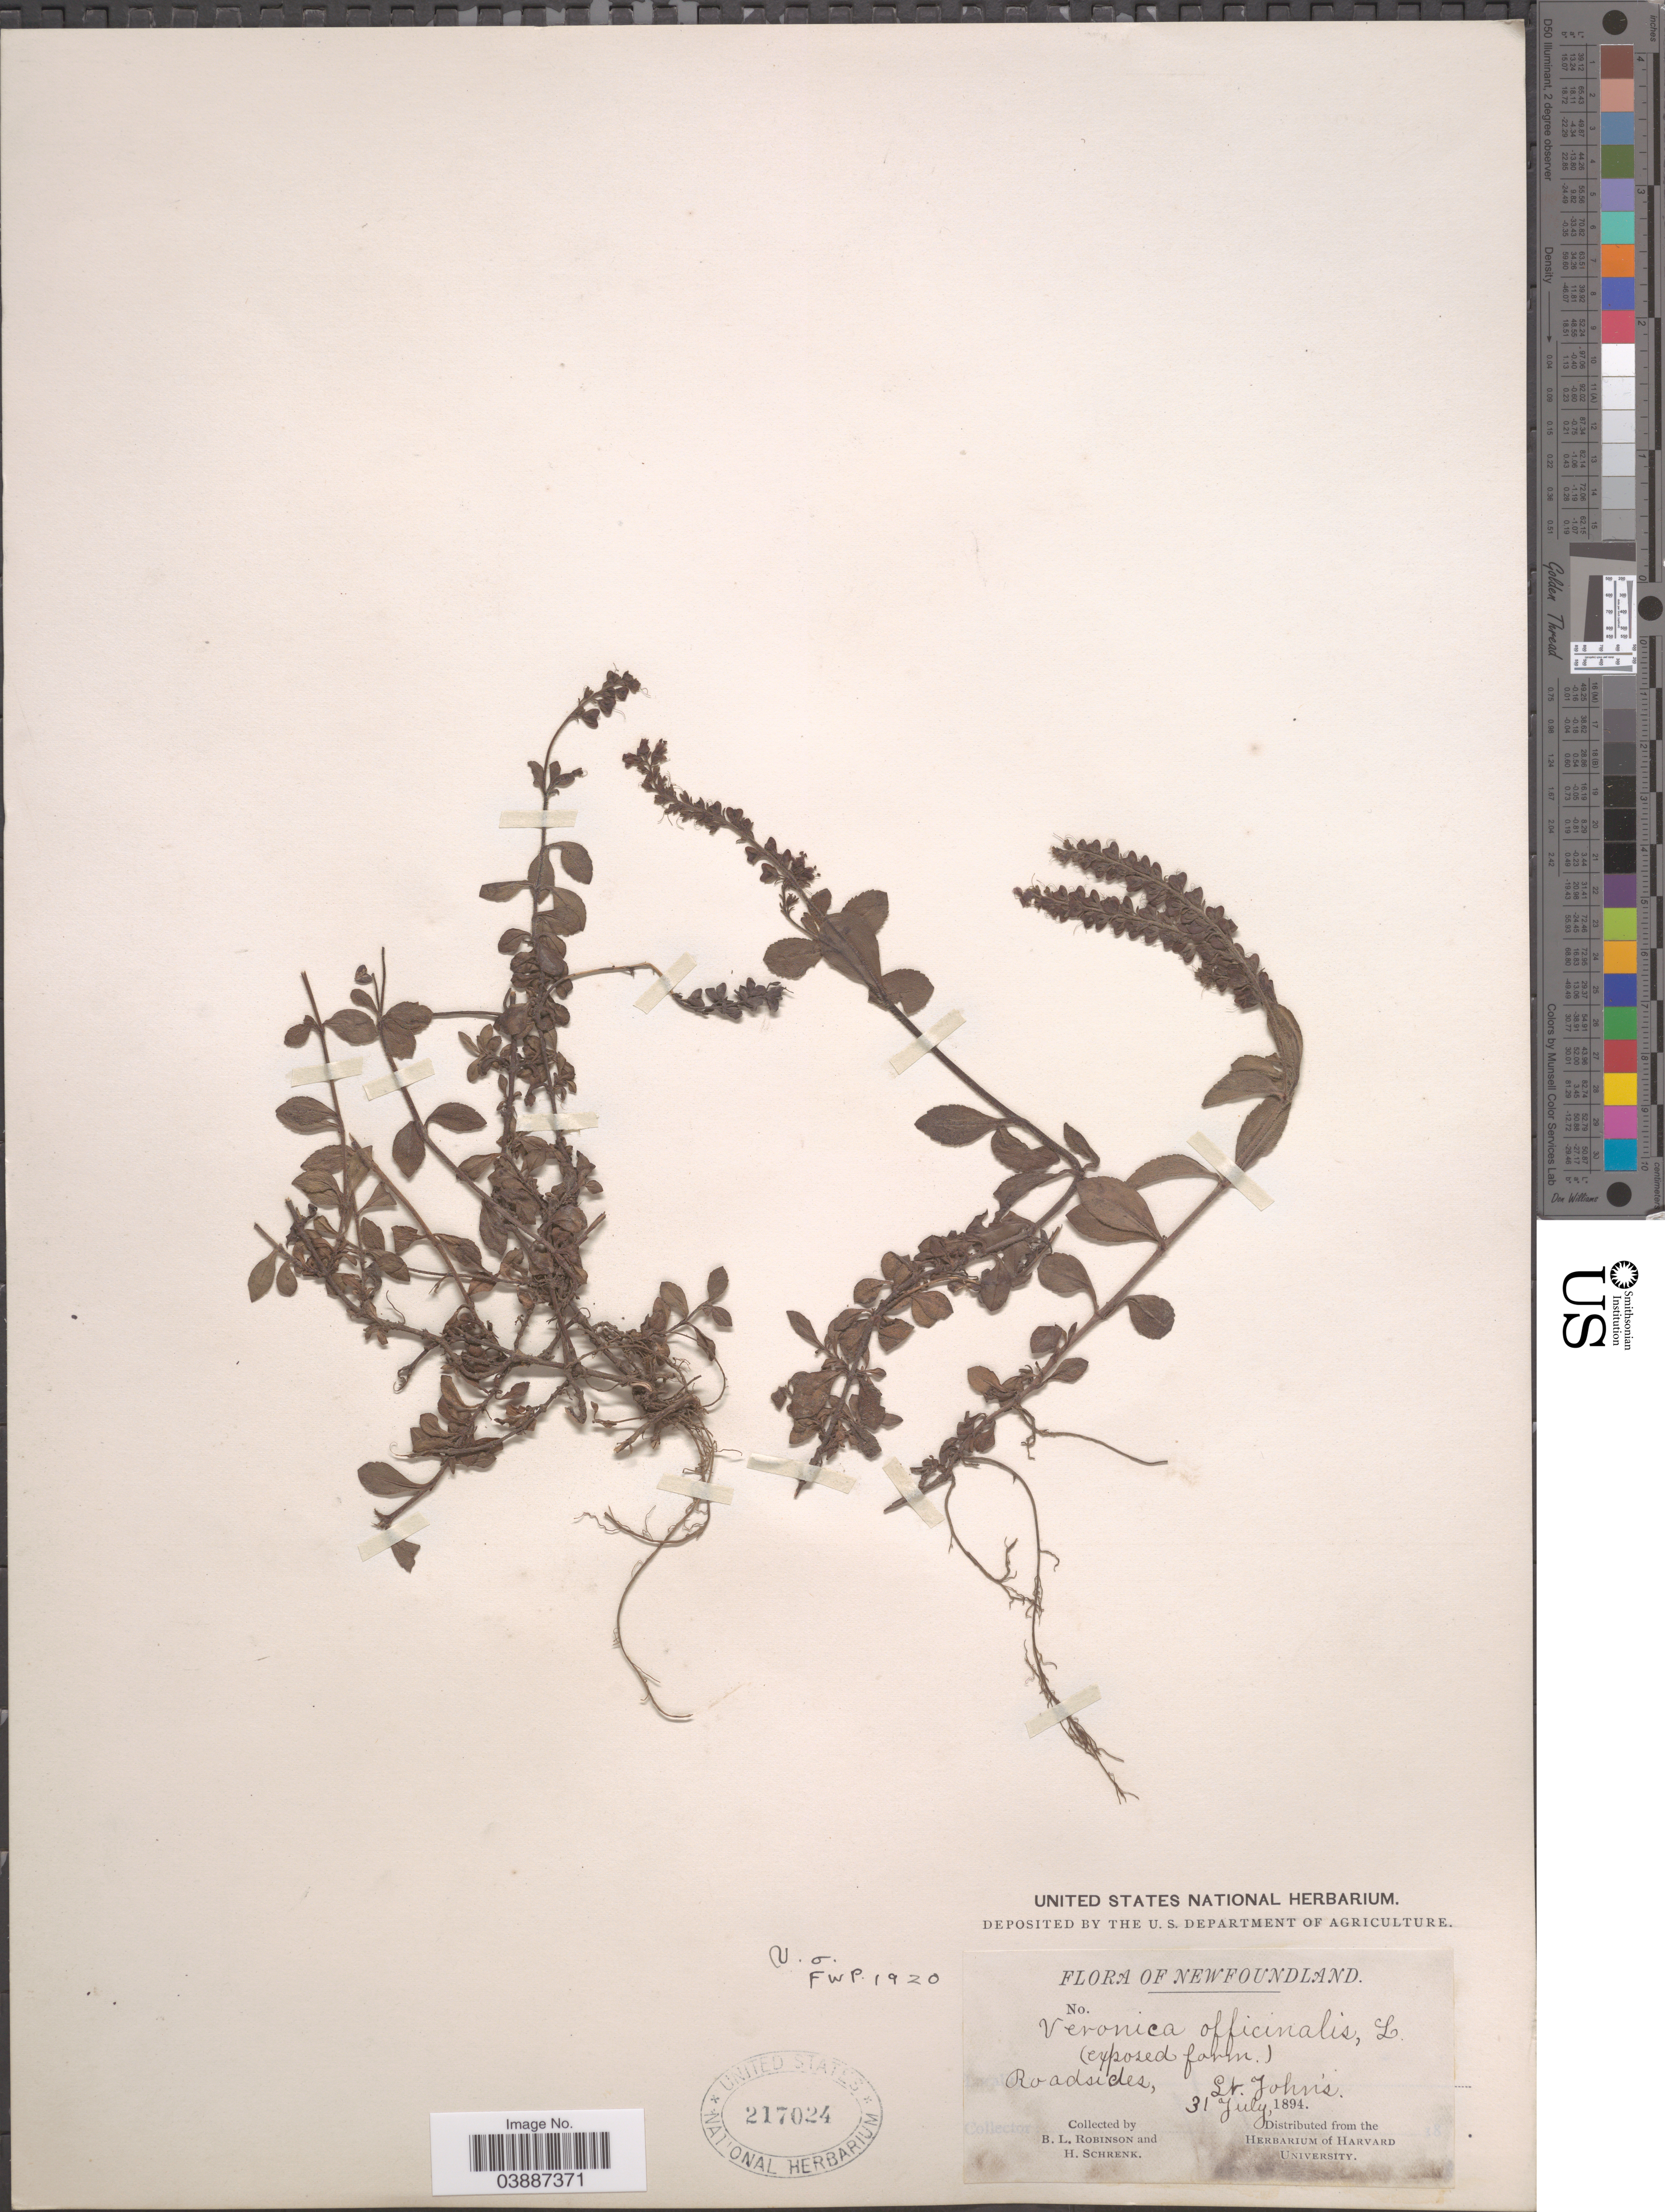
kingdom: Plantae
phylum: Tracheophyta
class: Magnoliopsida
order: Lamiales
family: Plantaginaceae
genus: Veronica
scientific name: Veronica officinalis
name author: L.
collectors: B. L. Robinson & H. Schrenk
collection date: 1894-07-31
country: Canada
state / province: Newfoundland and Labrador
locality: St. John's.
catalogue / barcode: US 217024